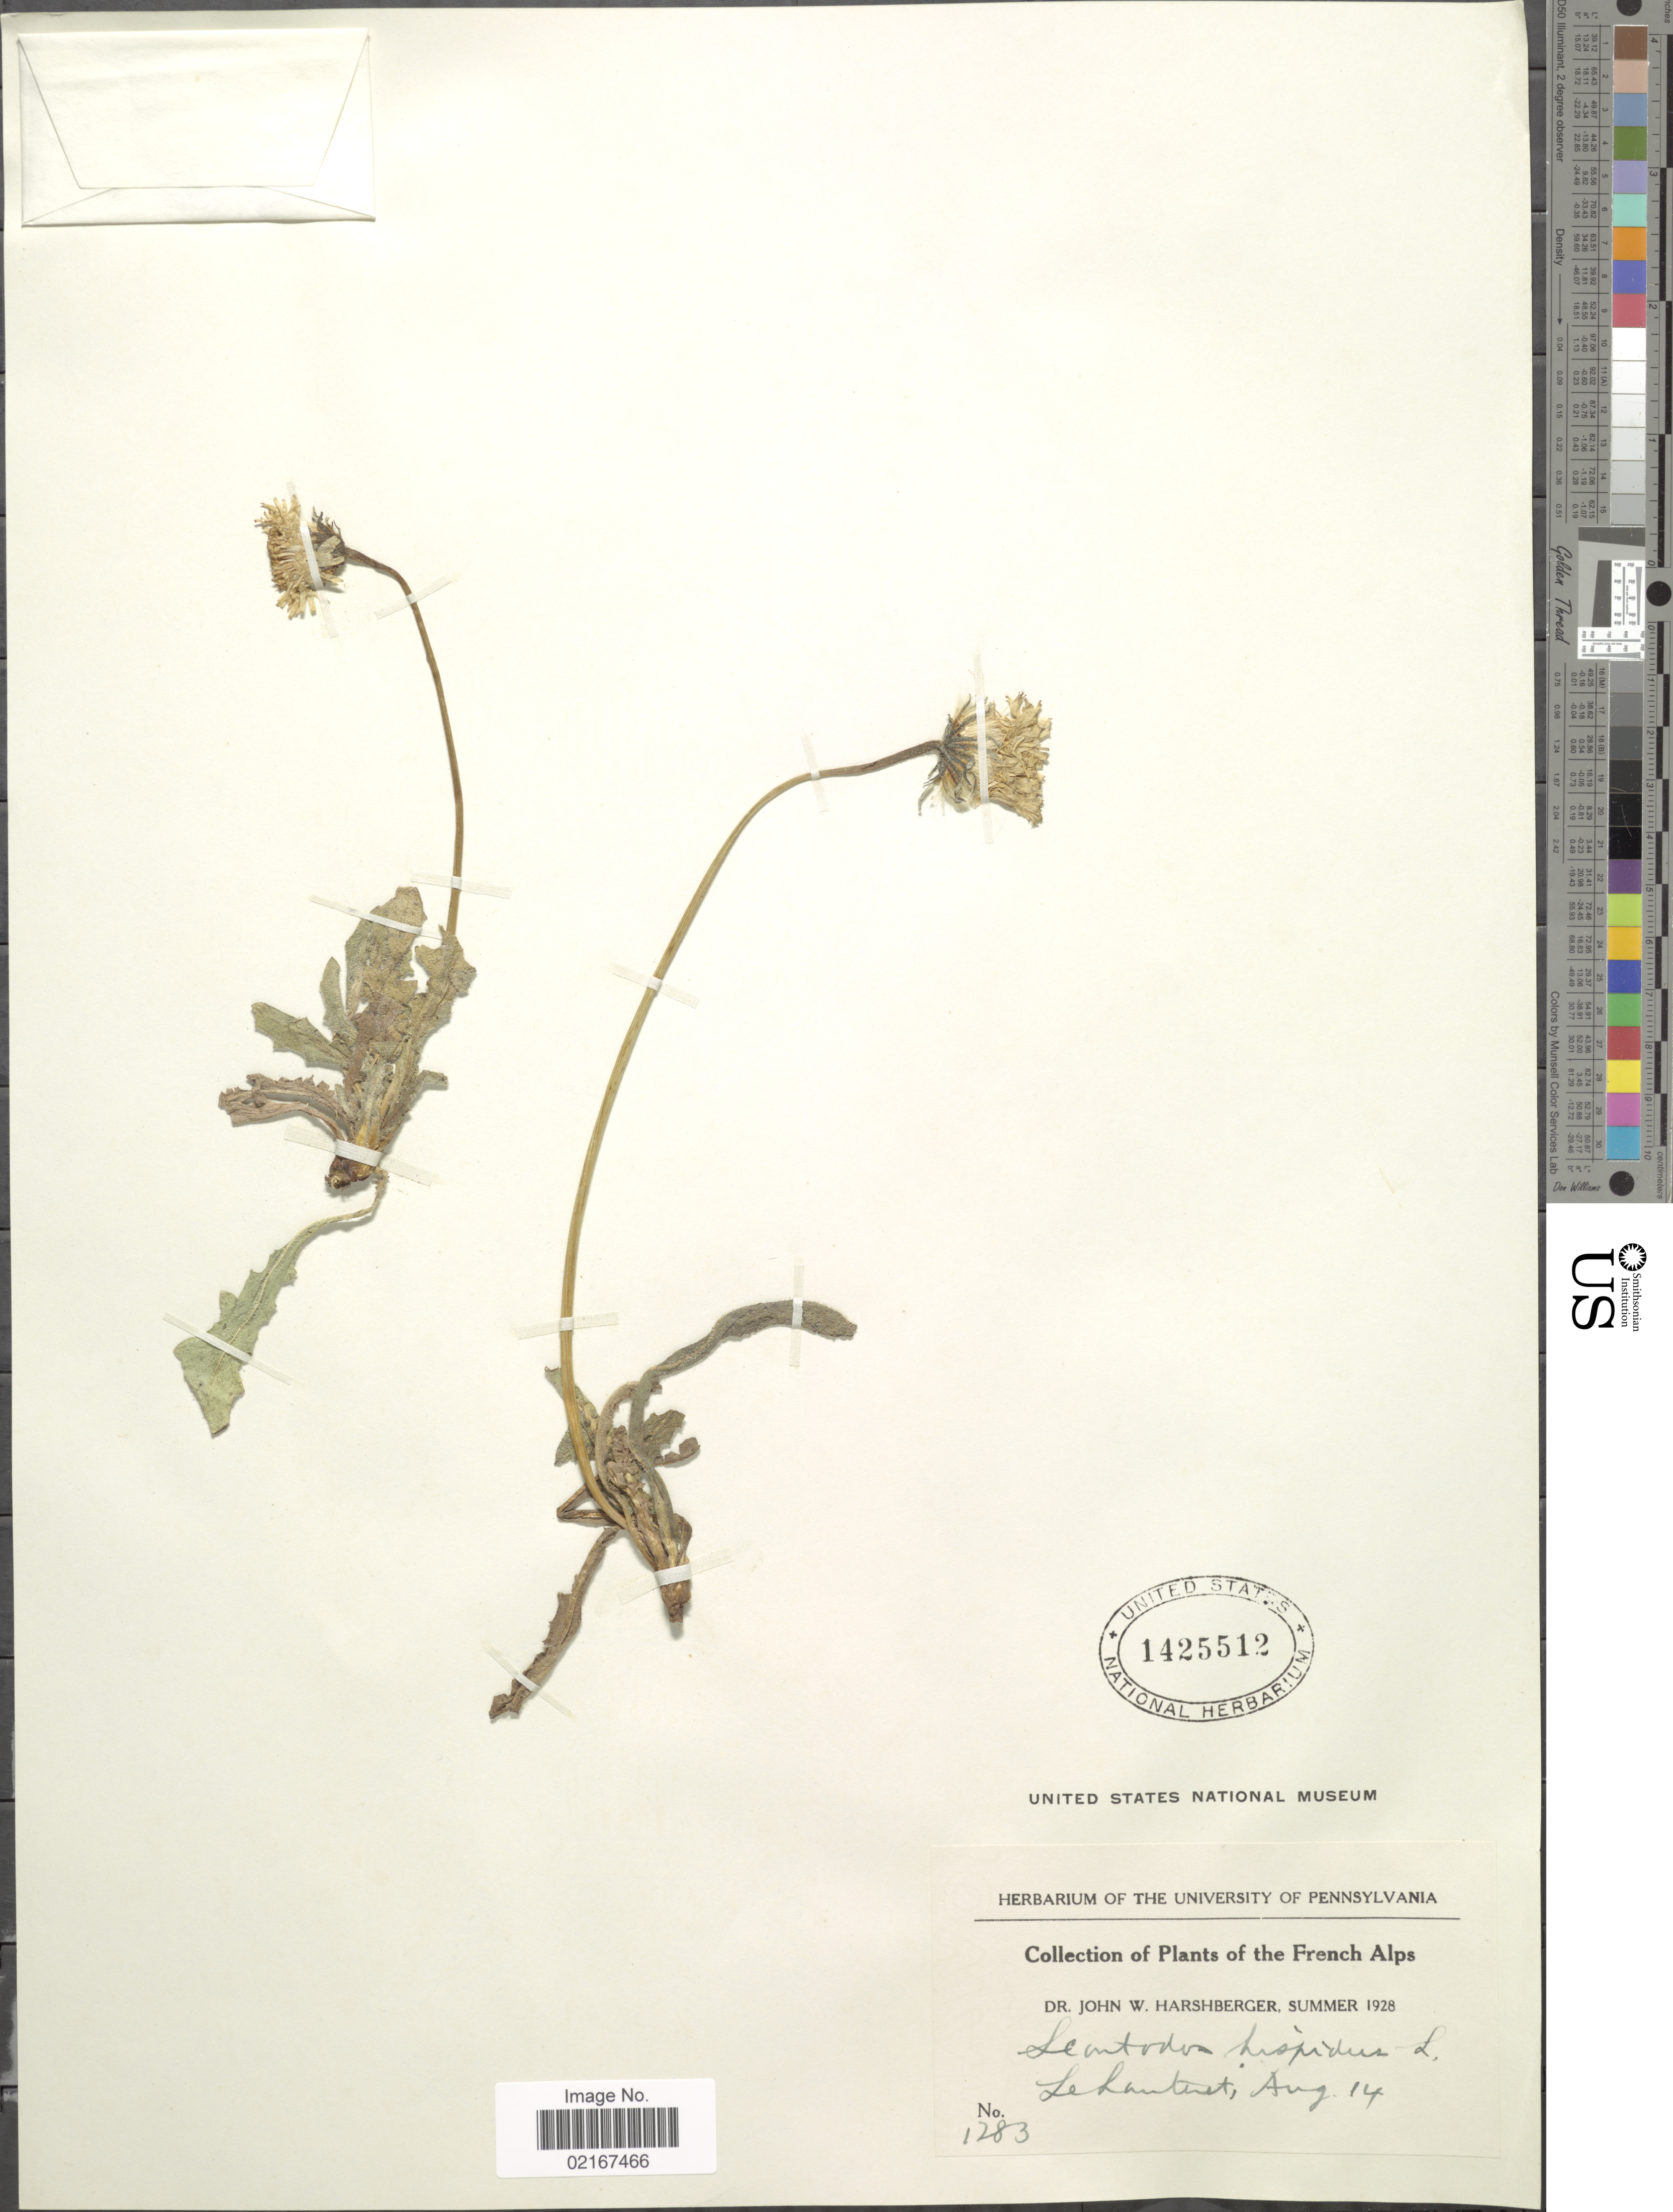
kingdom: Plantae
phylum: Tracheophyta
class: Magnoliopsida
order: Asterales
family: Asteraceae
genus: Leontodon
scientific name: Leontodon hispidus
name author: L.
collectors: J. W. Harshberger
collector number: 1283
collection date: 1928-08-14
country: France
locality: French Alps, Lehantuet [interpreted]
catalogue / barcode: US 1425512